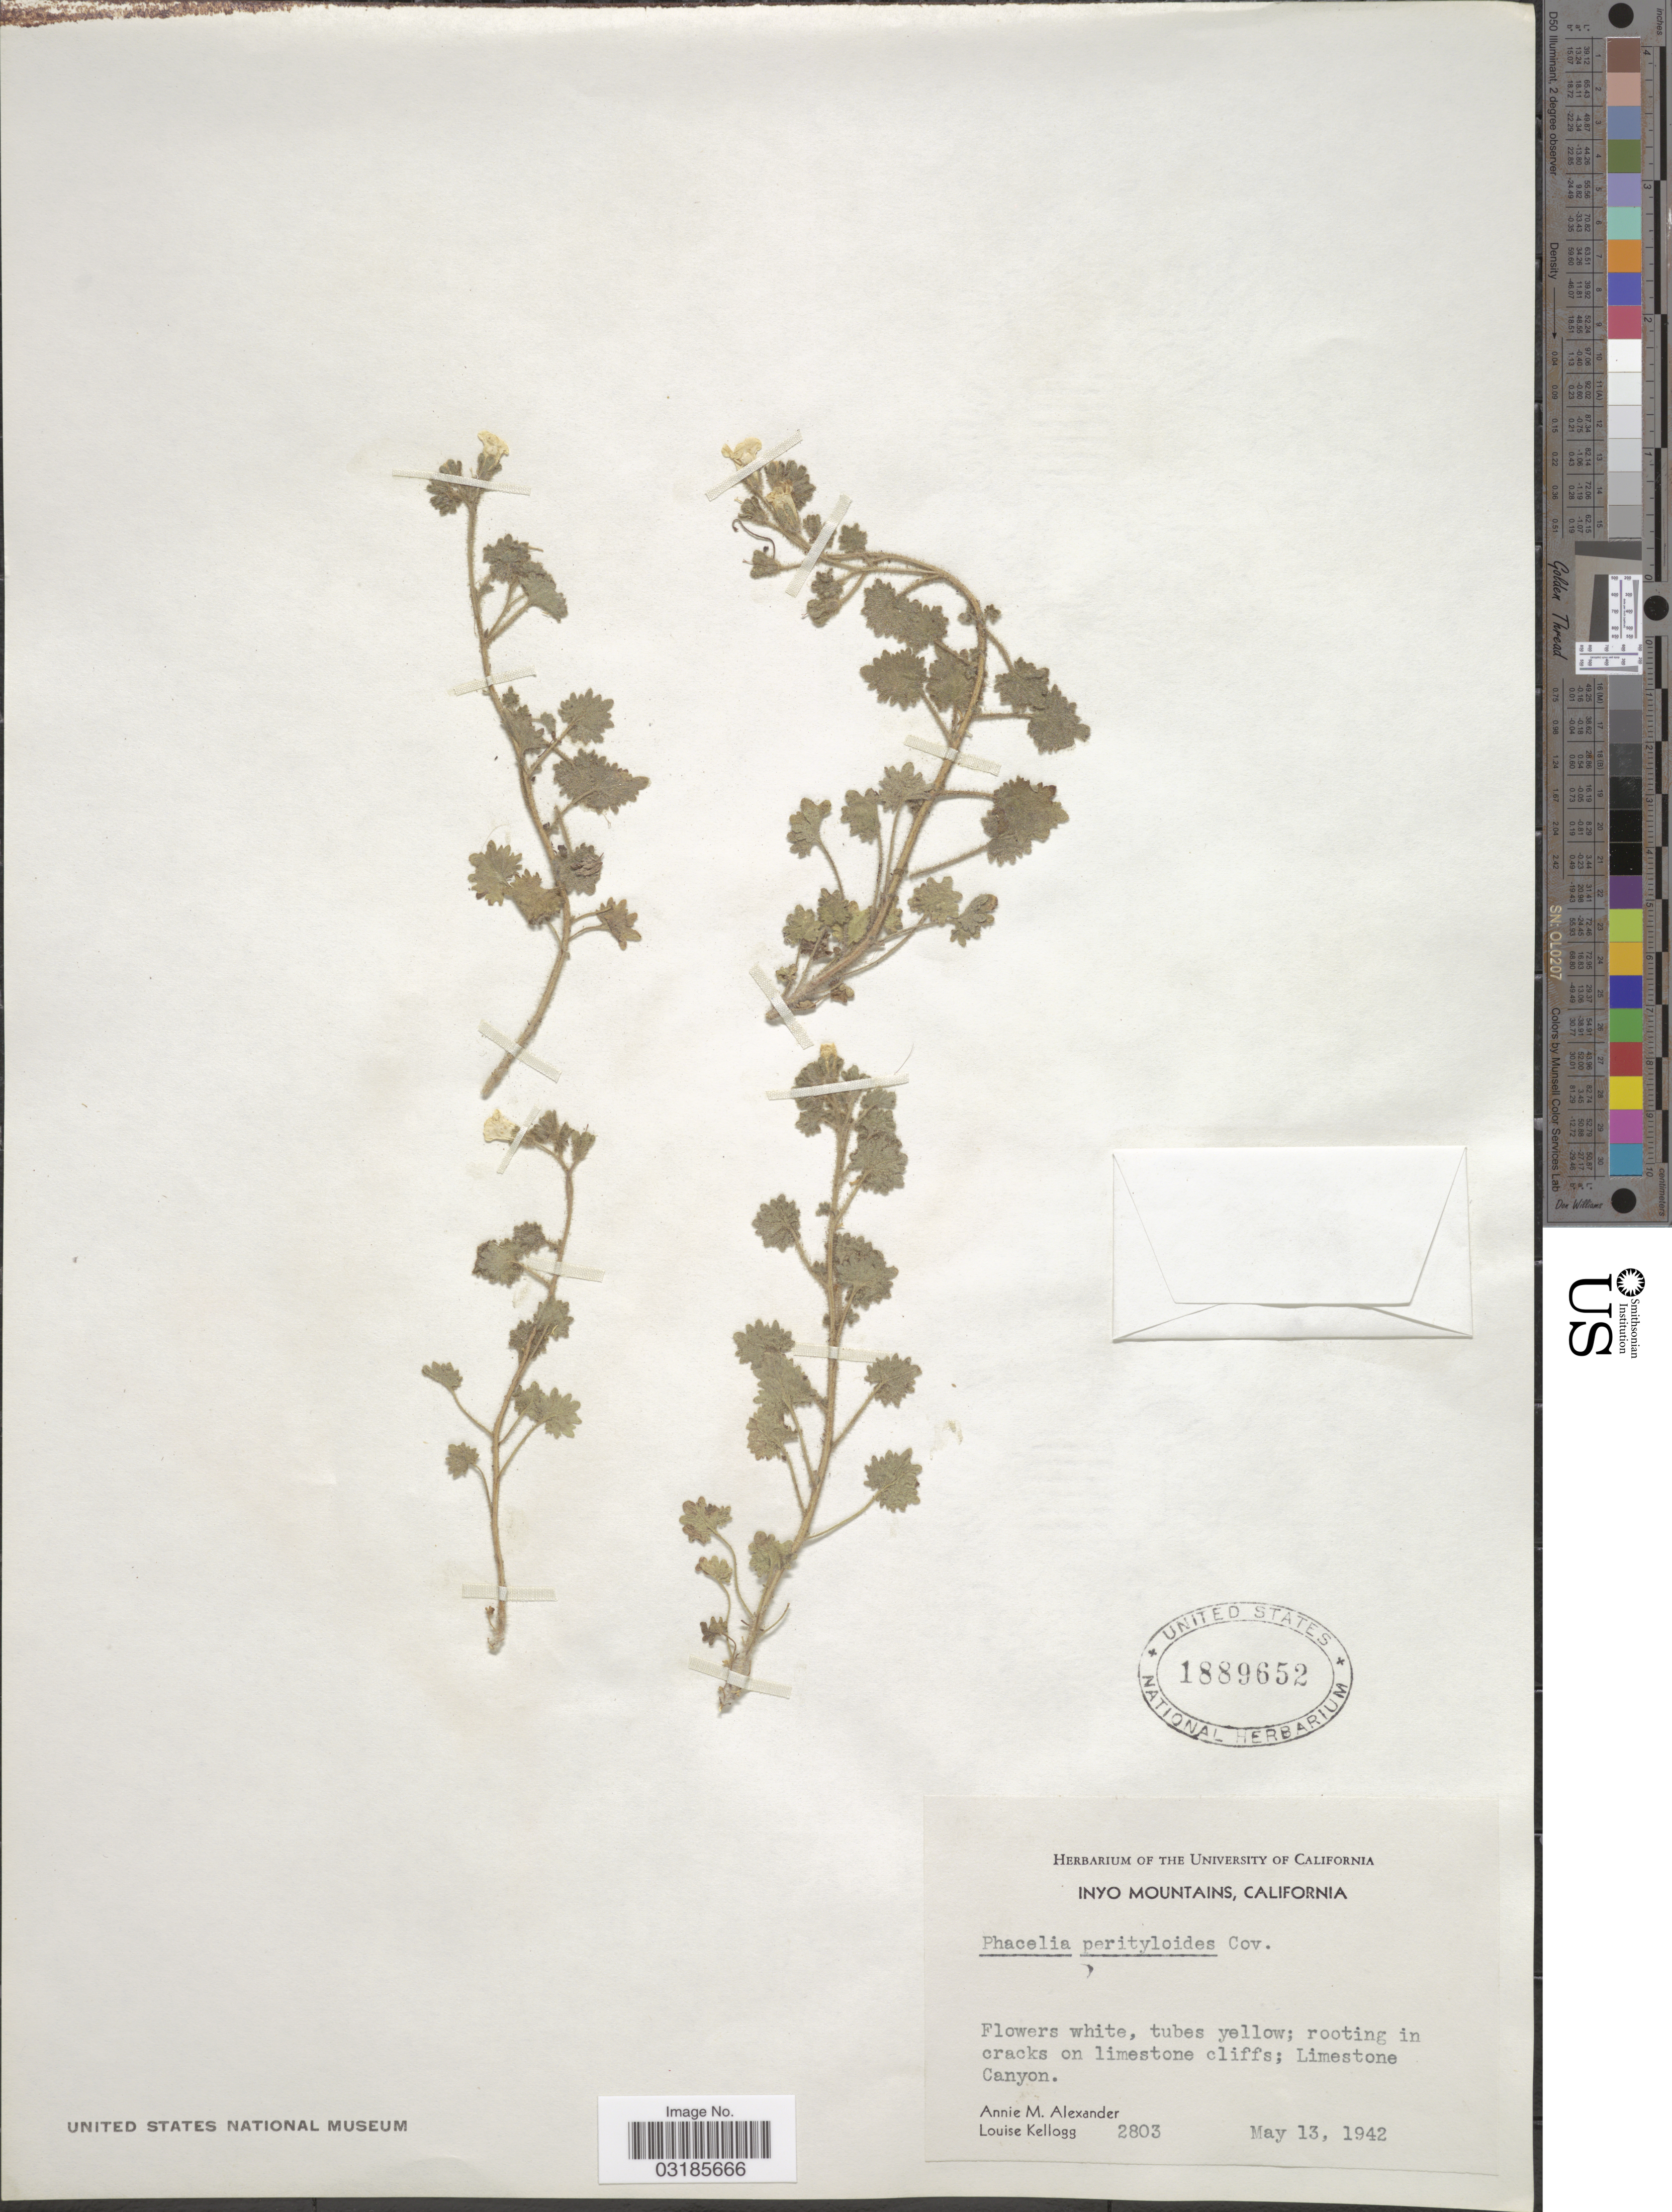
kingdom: Plantae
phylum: Tracheophyta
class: Magnoliopsida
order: Boraginales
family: Hydrophyllaceae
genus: Phacelia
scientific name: Phacelia perityloides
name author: Coville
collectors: A. M. Alexander & L. Kellogg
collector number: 2803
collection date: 1942-05-13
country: United States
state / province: California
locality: Inyo Mountains, Limestone Canyon.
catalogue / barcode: US 1889652